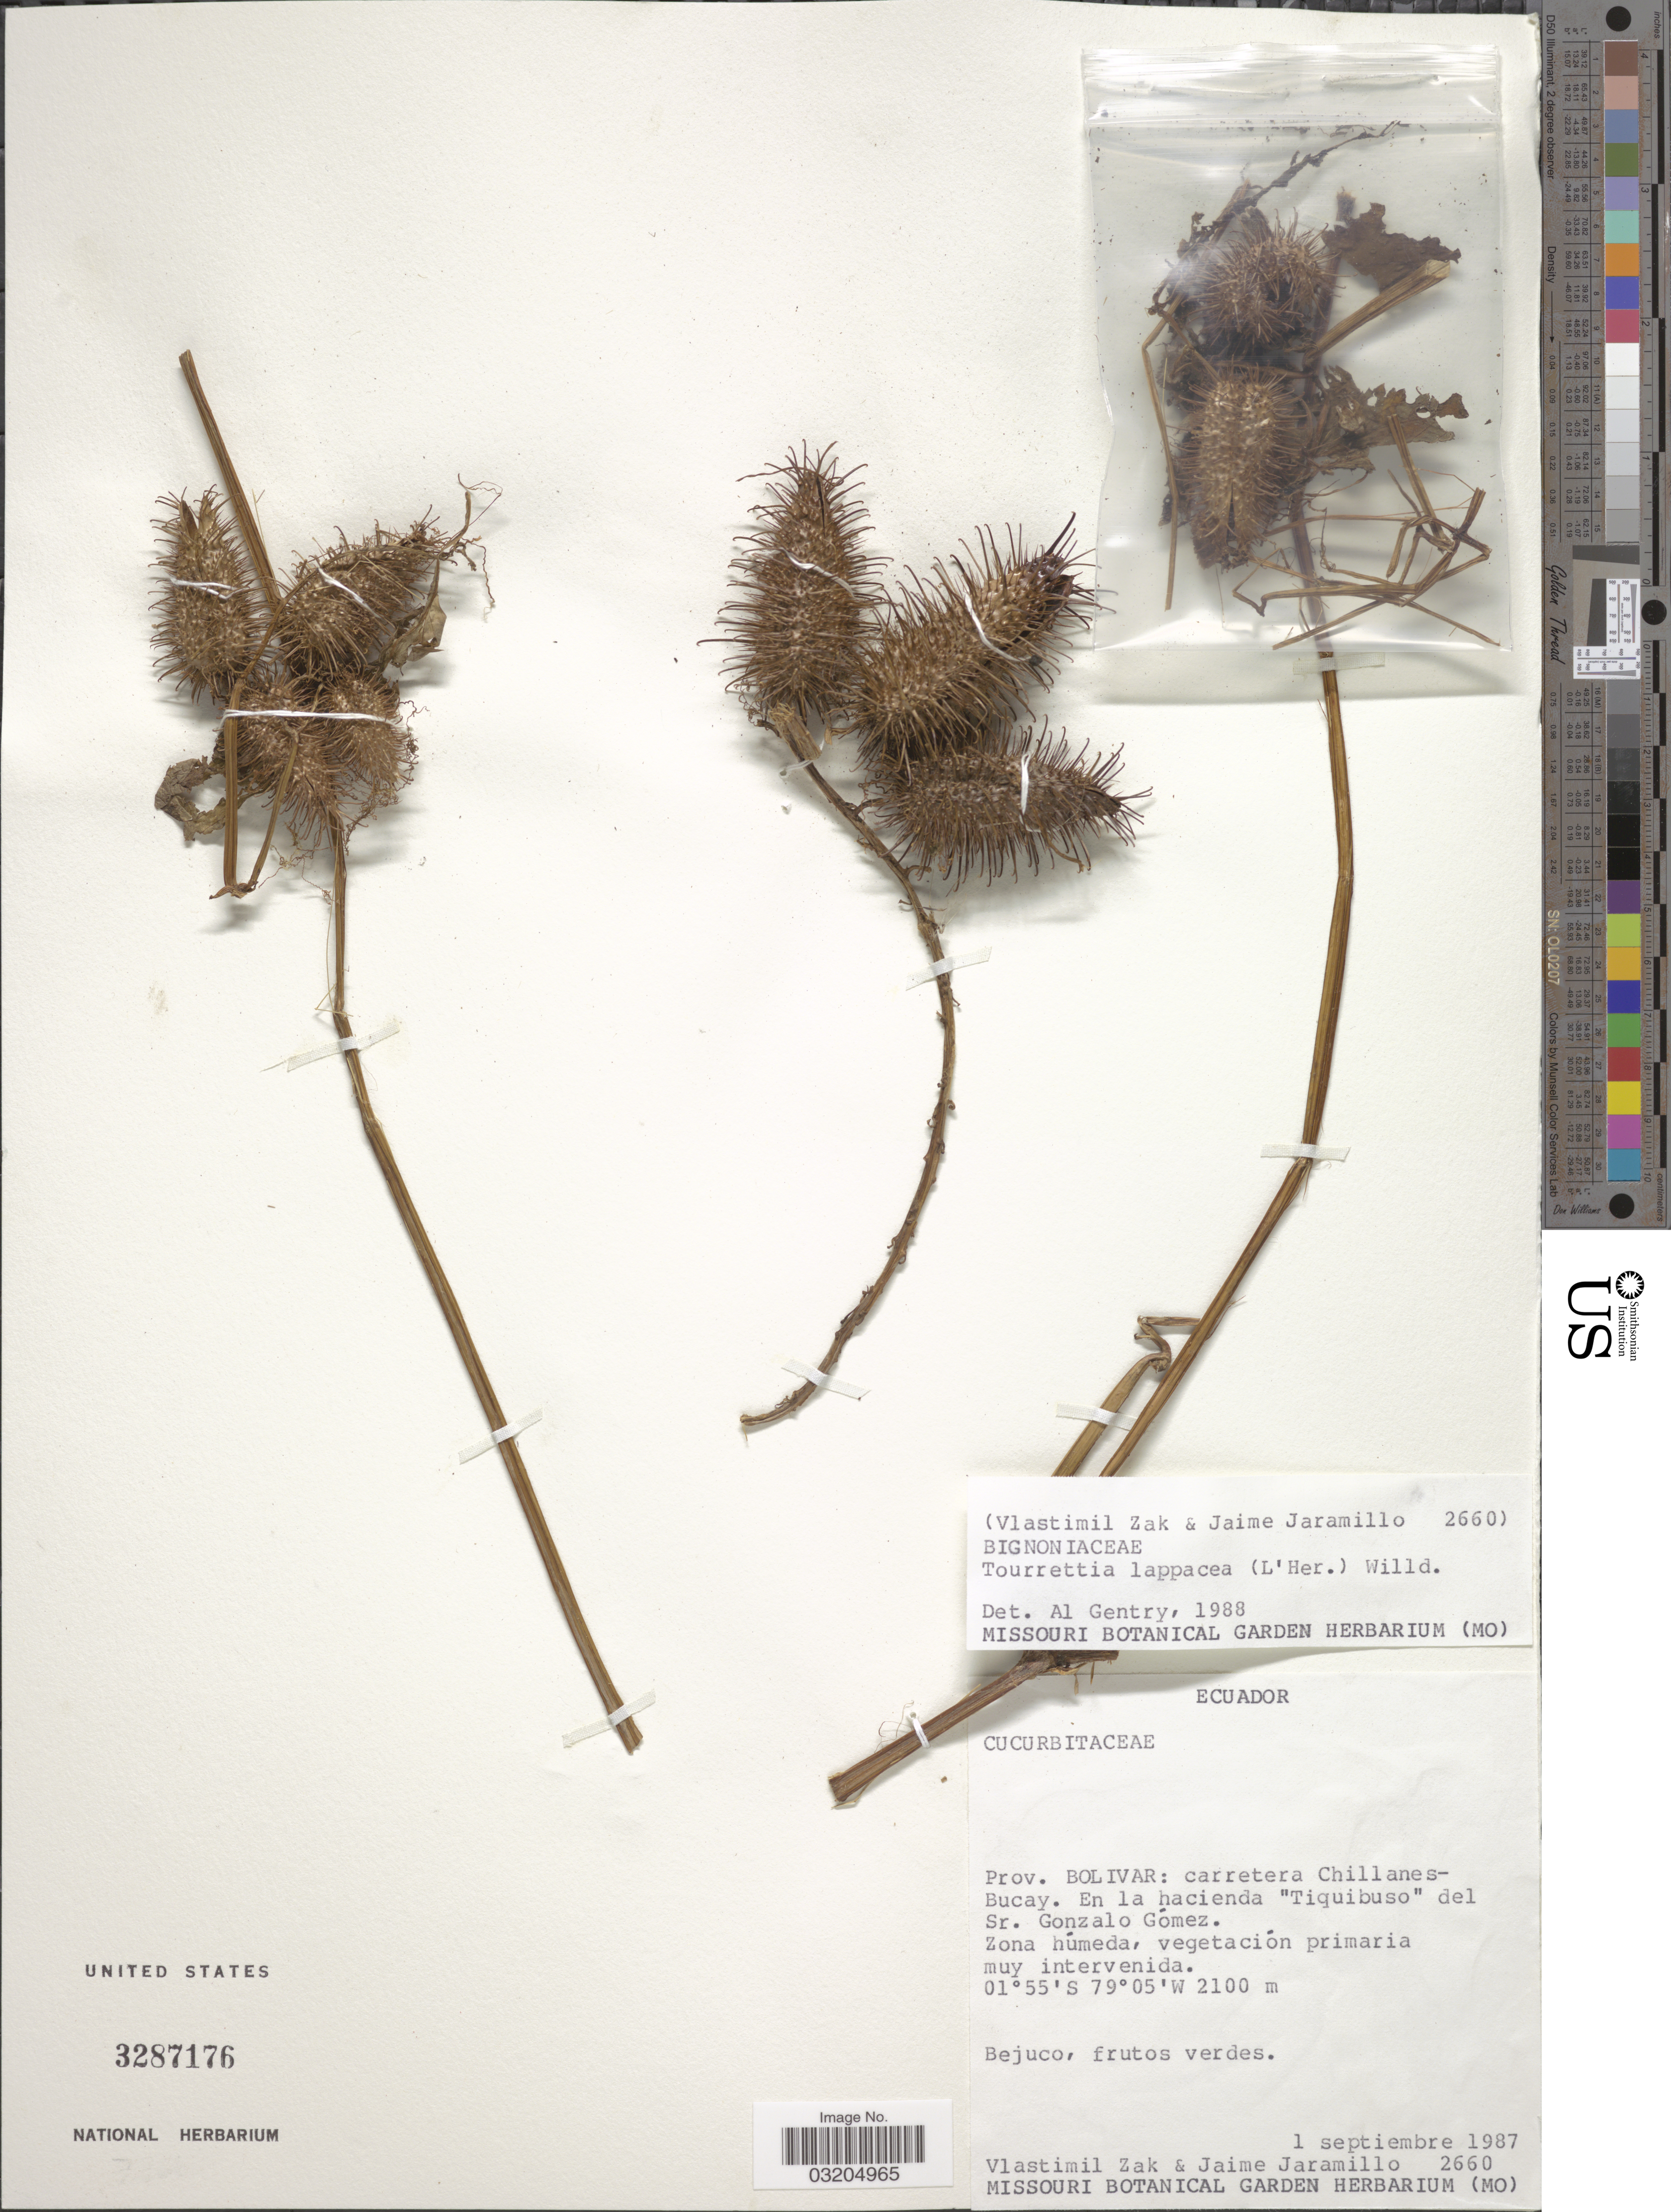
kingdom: Plantae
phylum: Tracheophyta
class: Magnoliopsida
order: Lamiales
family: Bignoniaceae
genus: Tourrettia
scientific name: Tourrettia lappacea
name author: (L'Hér.) Willd.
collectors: V. Zak & J. Jaramillo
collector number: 2660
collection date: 1987-09-01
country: Ecuador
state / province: Bolívar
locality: Carretera Chillanes-Bucay. En la hacienda "Tiquibuso" del Sr. Gonzalo Gómez.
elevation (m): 2100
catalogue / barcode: US 3287176